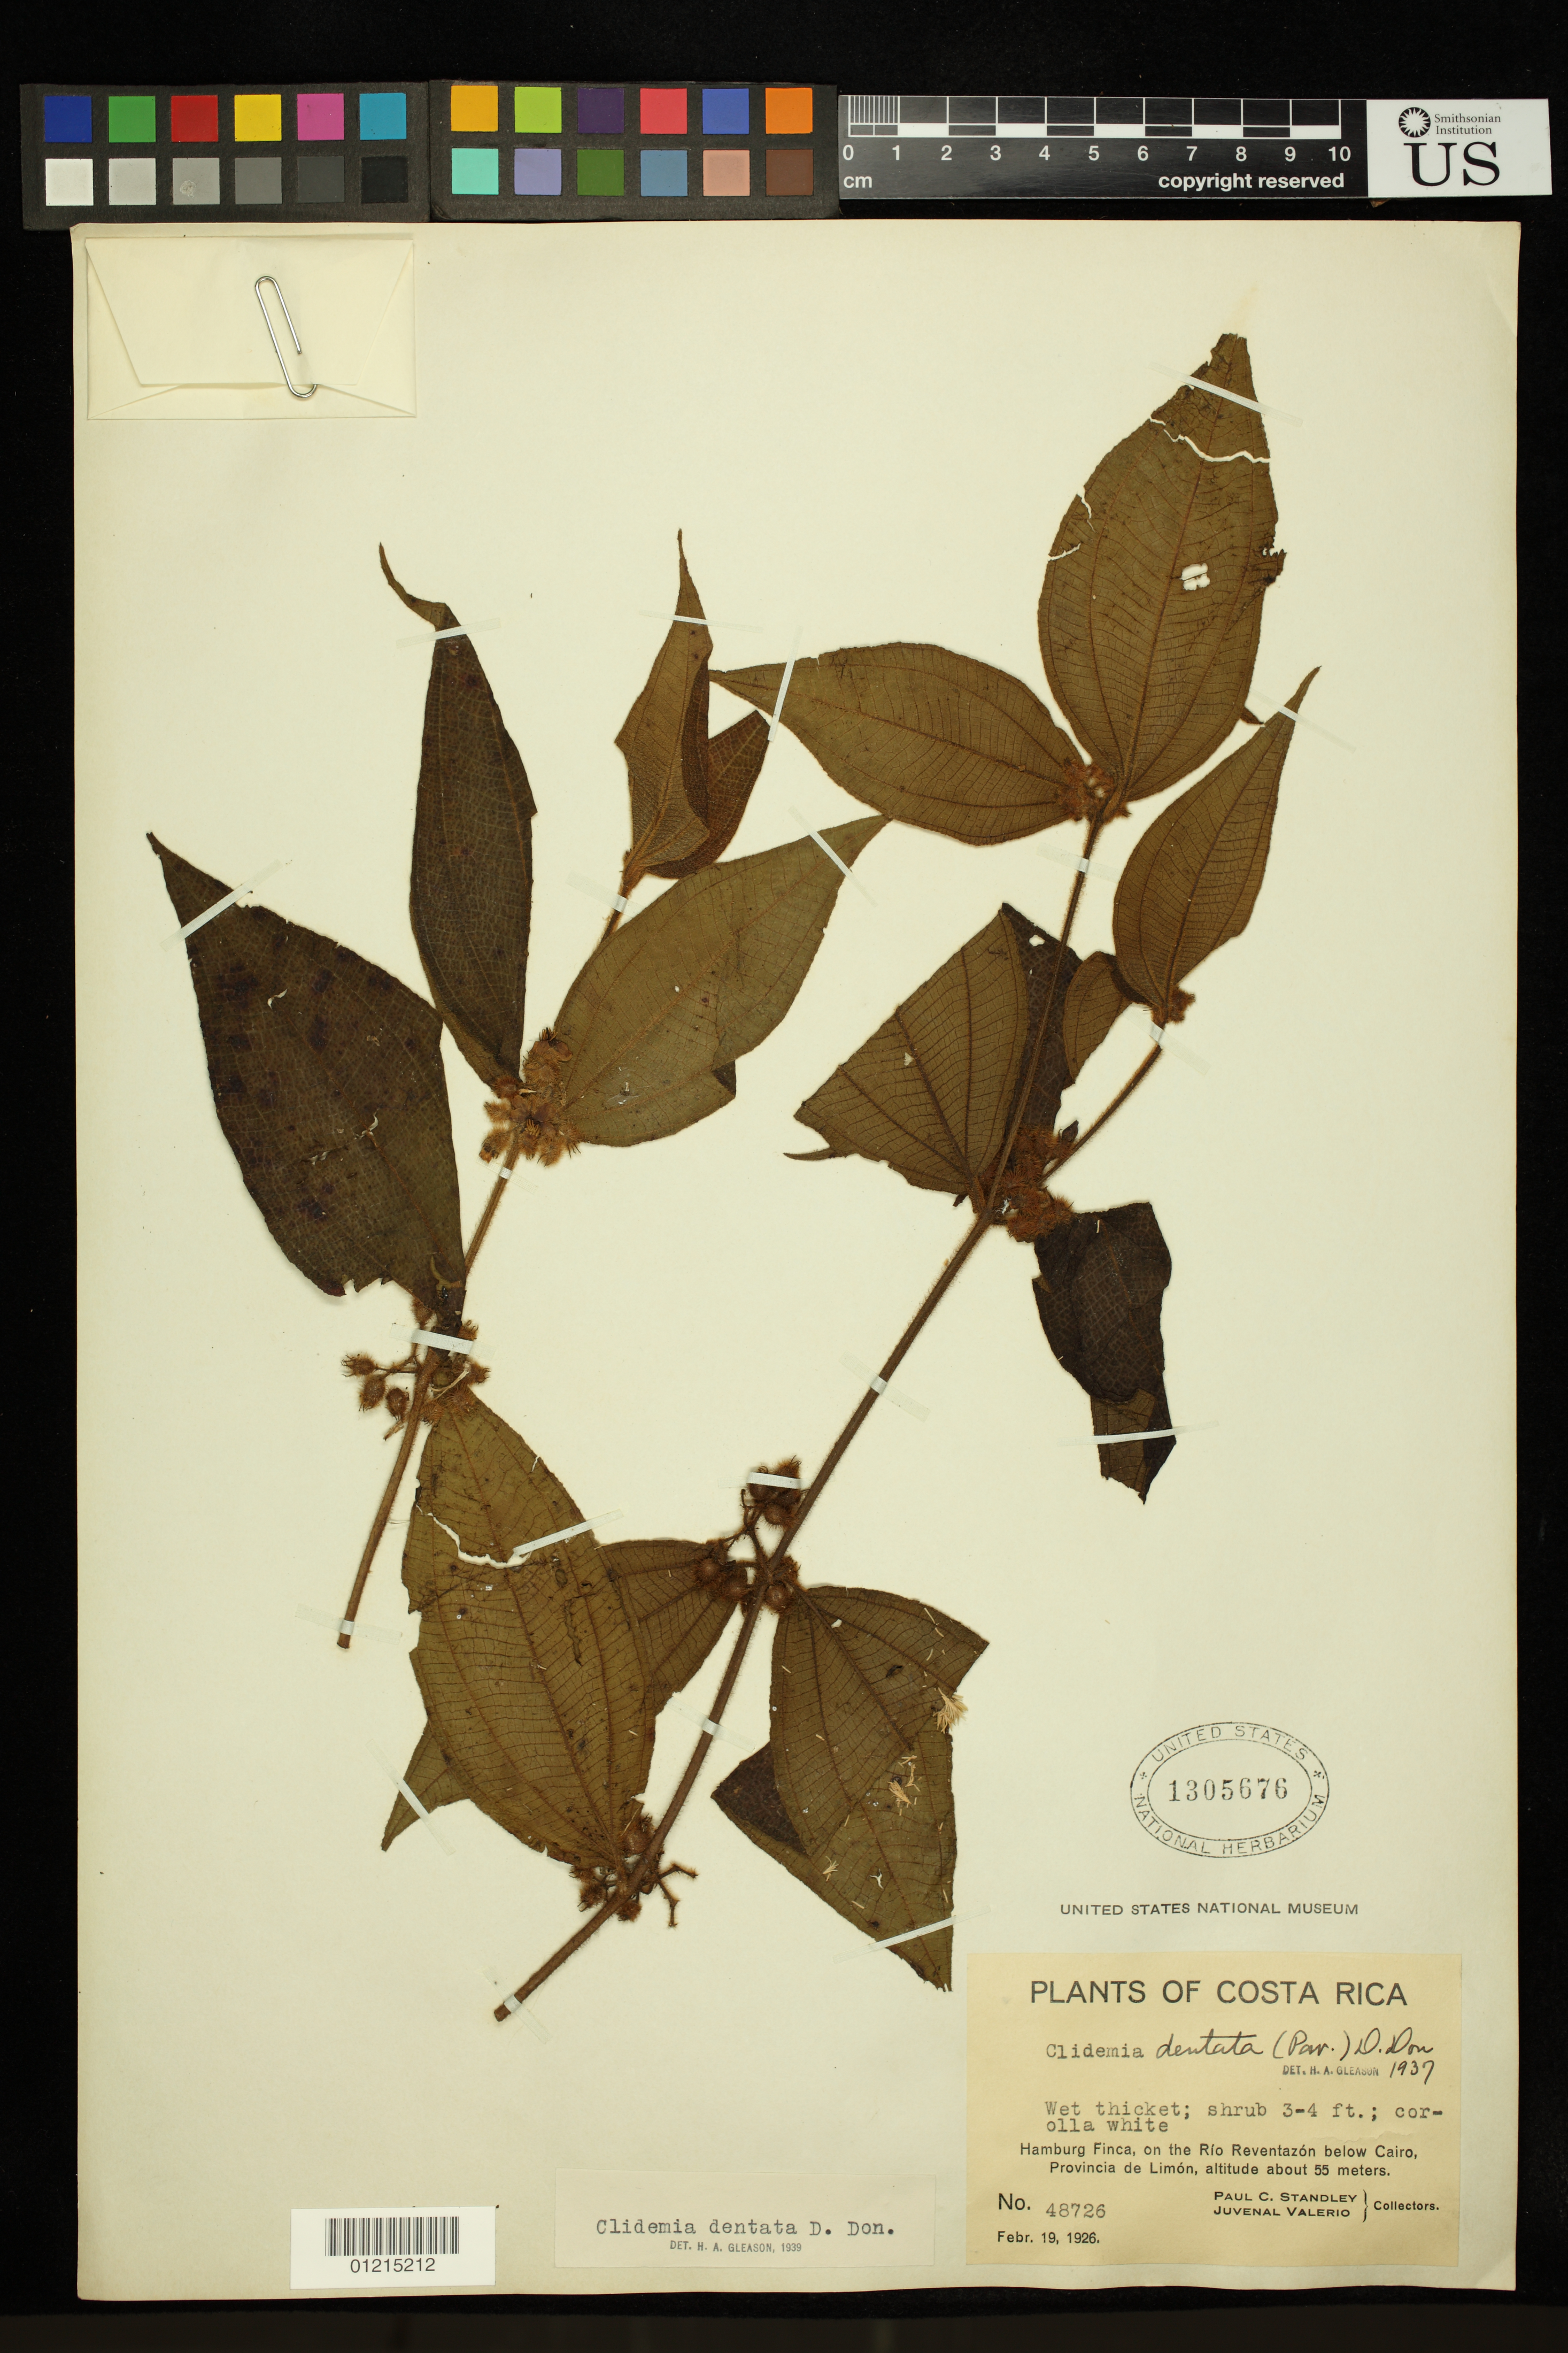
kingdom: Plantae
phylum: Tracheophyta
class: Magnoliopsida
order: Myrtales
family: Melastomataceae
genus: Clidemia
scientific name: Clidemia dentata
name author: D. Don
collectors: P. C. Standley & J. Valerio R.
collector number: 48726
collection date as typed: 19 Feb 1926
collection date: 1926-02-19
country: Costa Rica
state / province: Limón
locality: Hamburg Finca, on Rio Reventazon below Cairo.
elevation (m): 55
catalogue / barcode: US 1305676